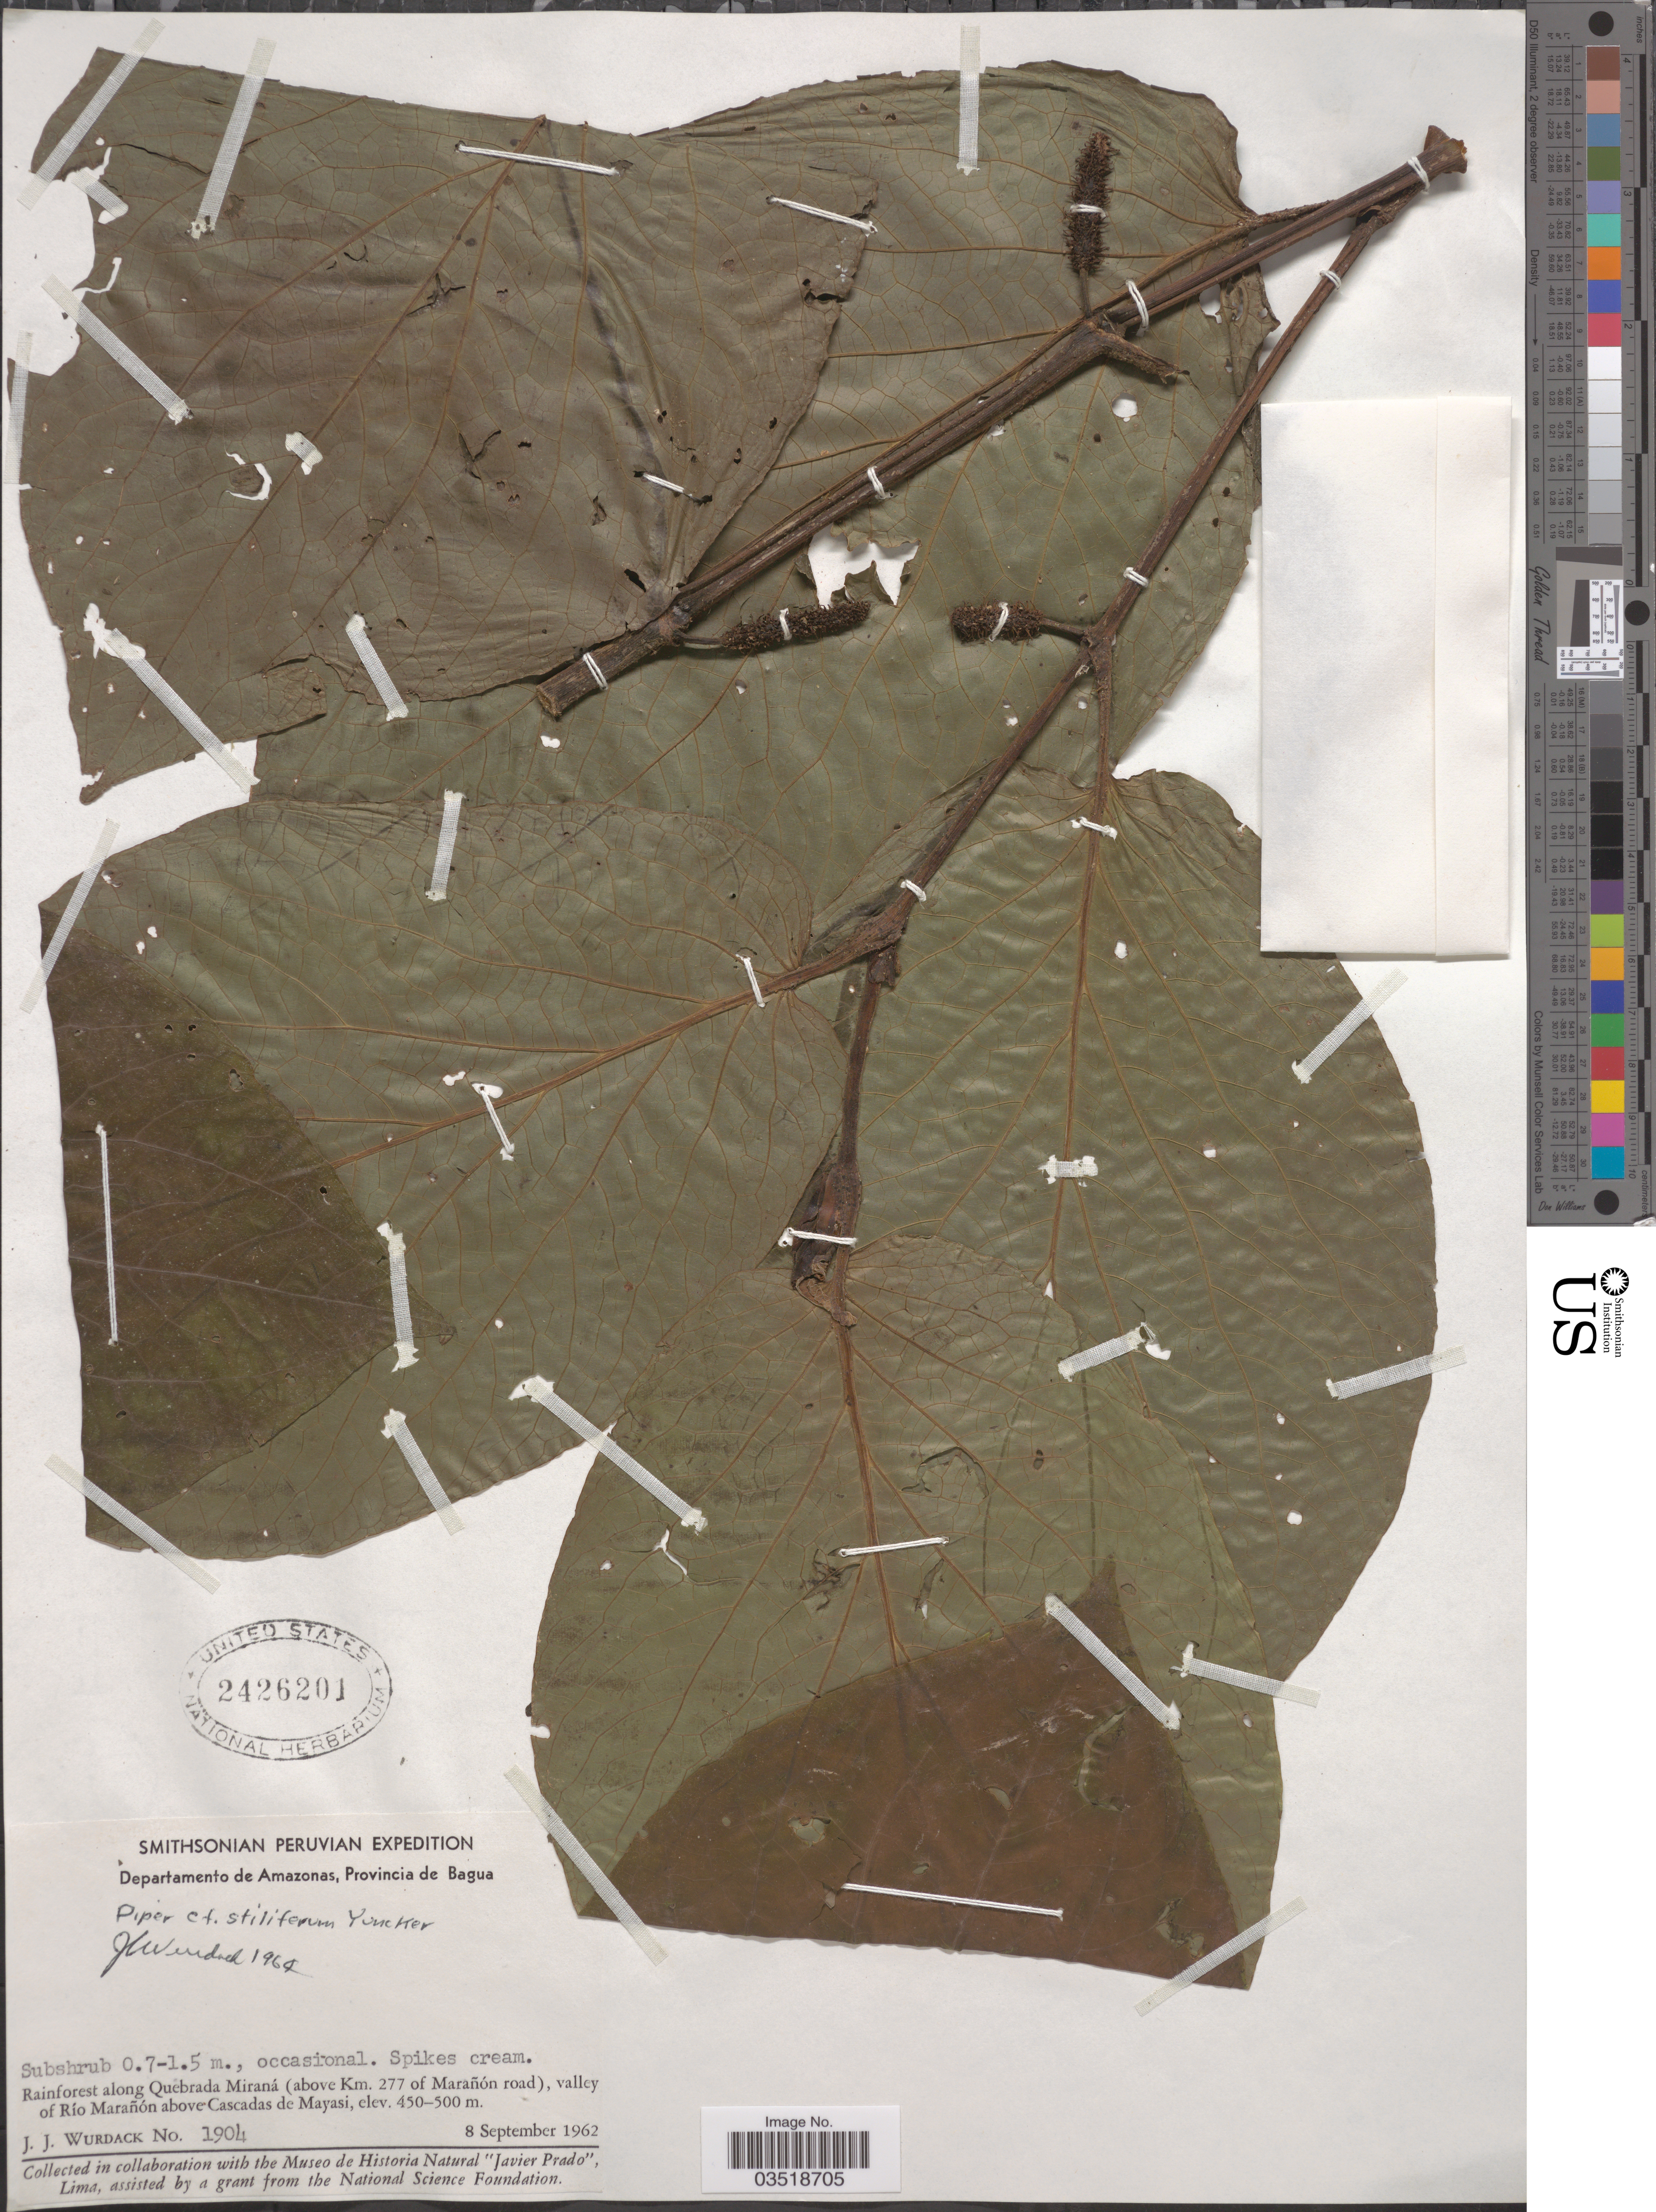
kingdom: Plantae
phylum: Tracheophyta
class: Magnoliopsida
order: Piperales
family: Piperaceae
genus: Piper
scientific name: Piper stileferum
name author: Yunck.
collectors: J. J. Wurdack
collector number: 1904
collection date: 1962-09-08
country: Peru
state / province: Amazonas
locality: Departamento de Amazonas, Provincia de Bagua. Rainforest along Quebrada Miraná (above Km. 277 of Marañon road), valley of Río Marañon above Cascadas de Mayasi.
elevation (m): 450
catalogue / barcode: US 2426201